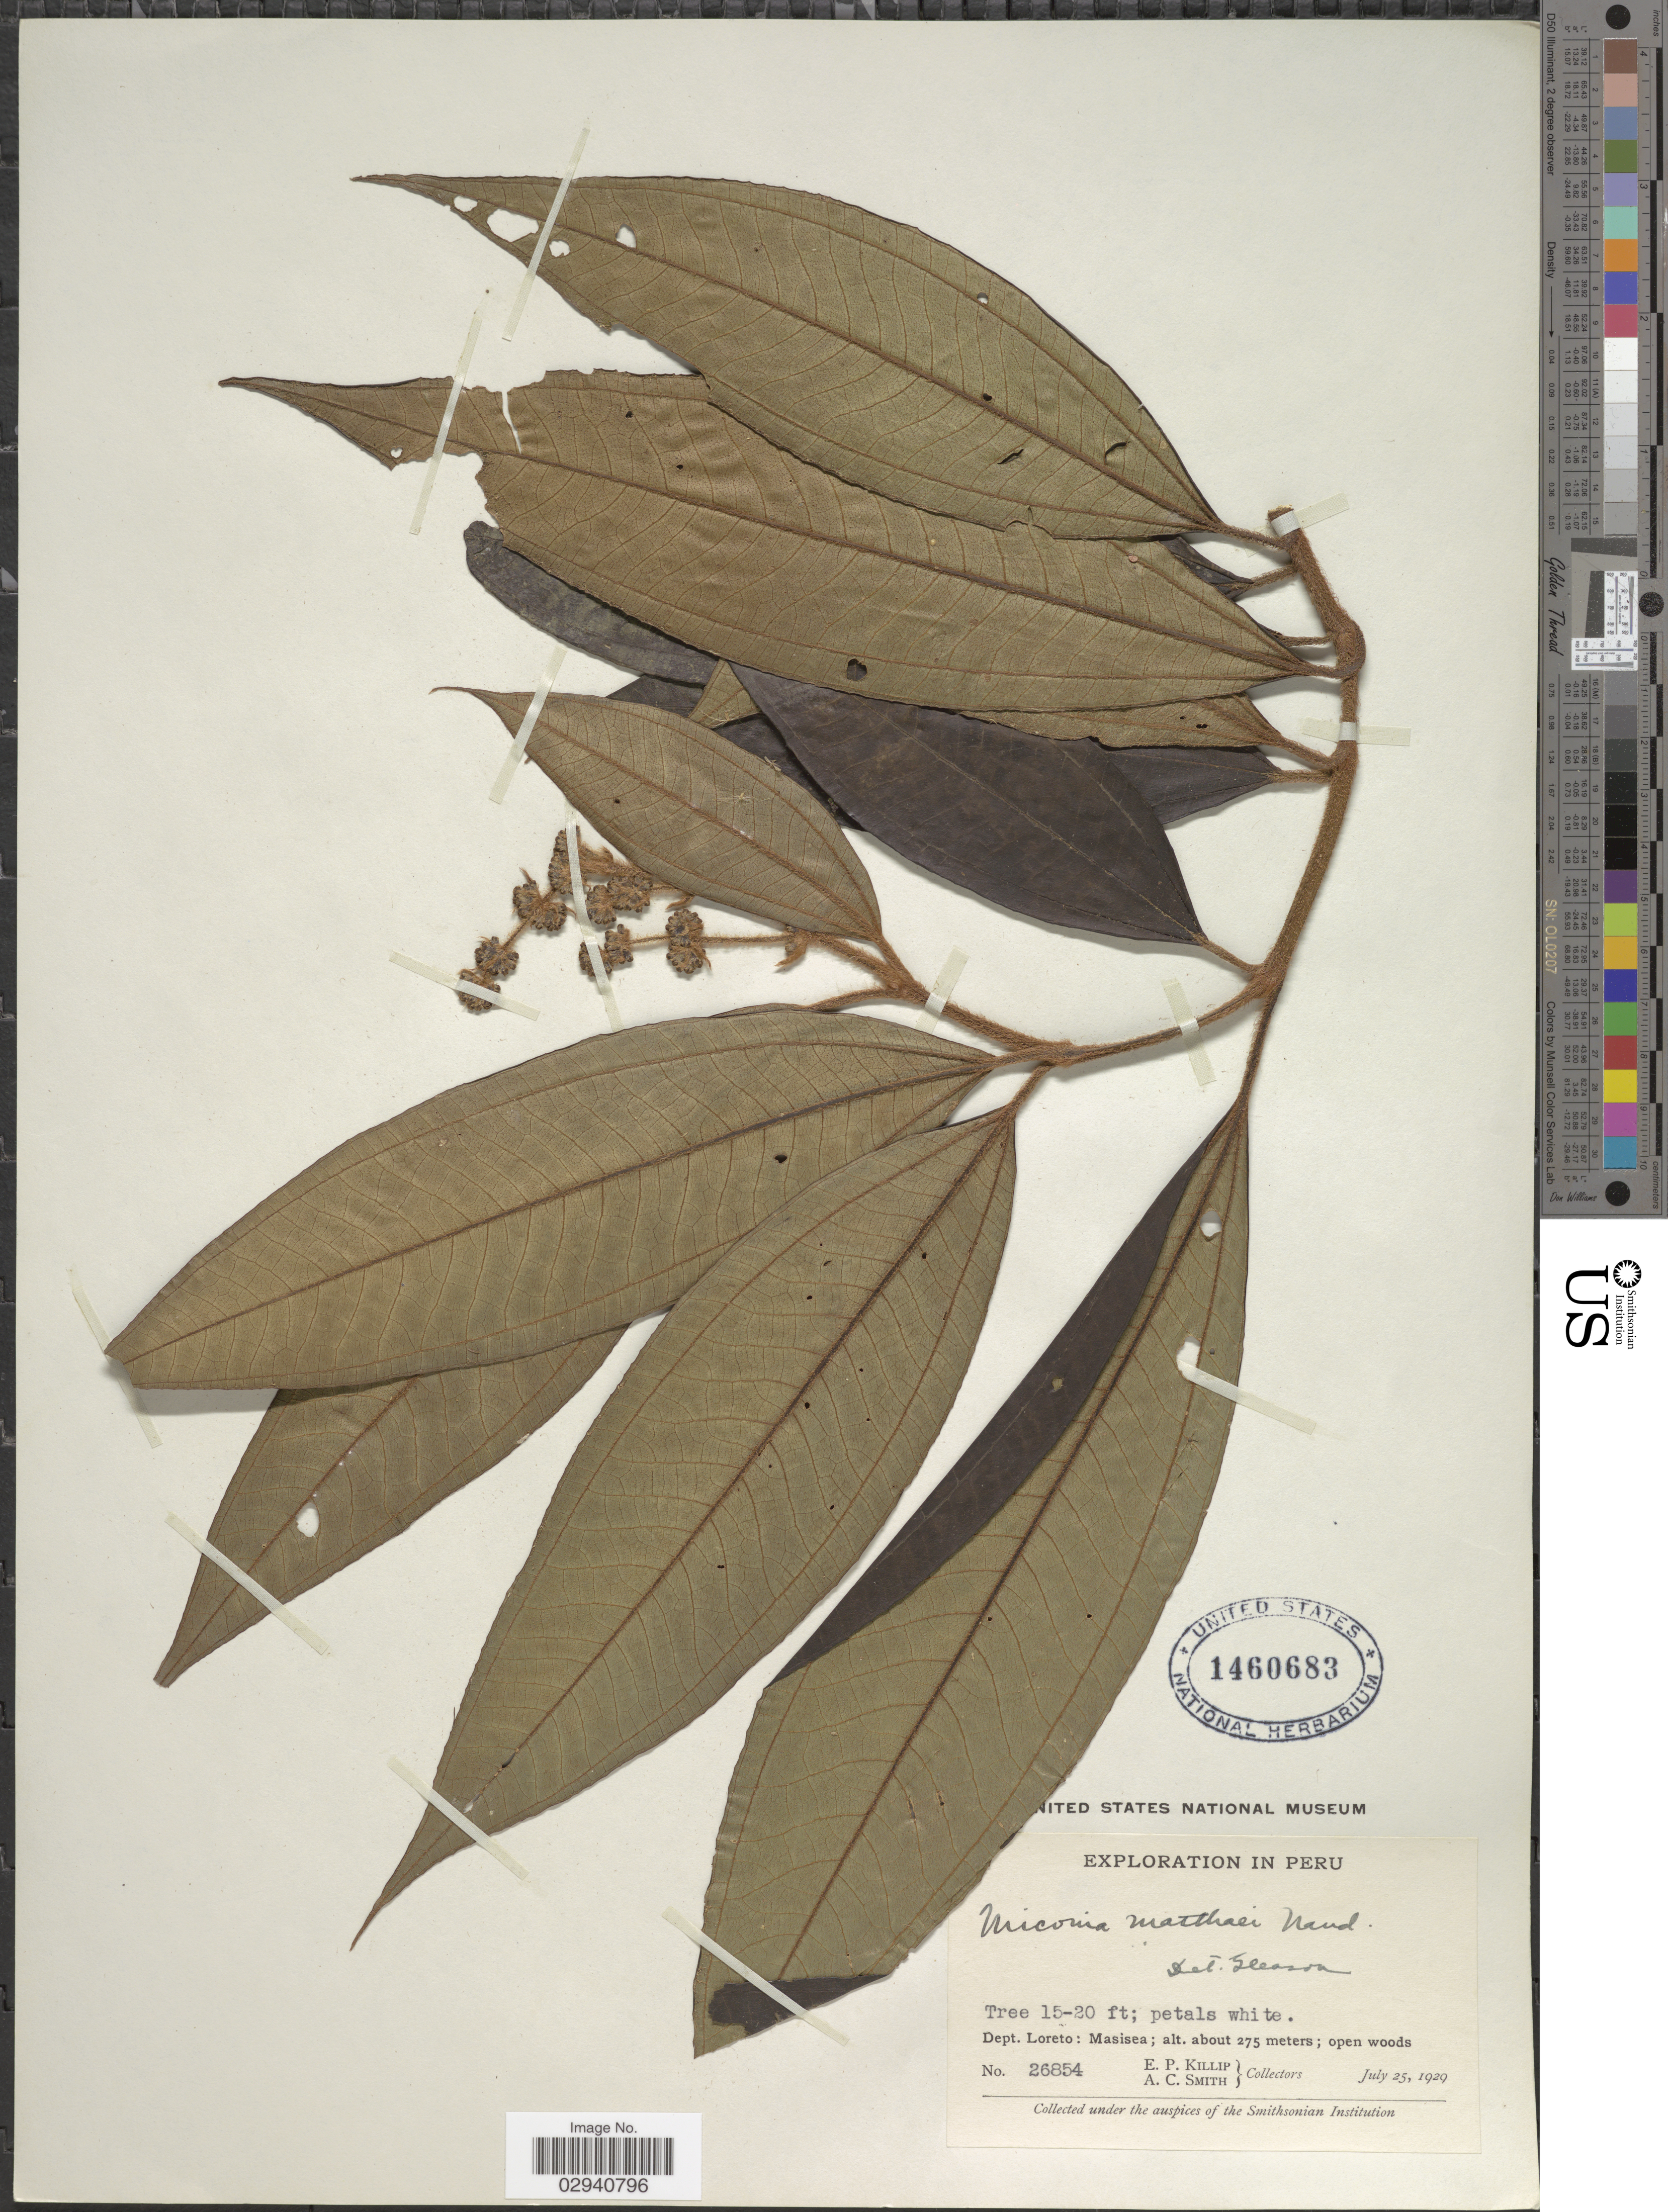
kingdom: Plantae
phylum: Tracheophyta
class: Magnoliopsida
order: Myrtales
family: Melastomataceae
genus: Miconia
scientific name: Miconia matthaei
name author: Naudin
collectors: E. P. Killip & A. C. Smith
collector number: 26854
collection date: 1929-07-25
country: Peru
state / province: Loreto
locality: Dept. Loreto: Masisea.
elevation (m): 275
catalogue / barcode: US 1460683